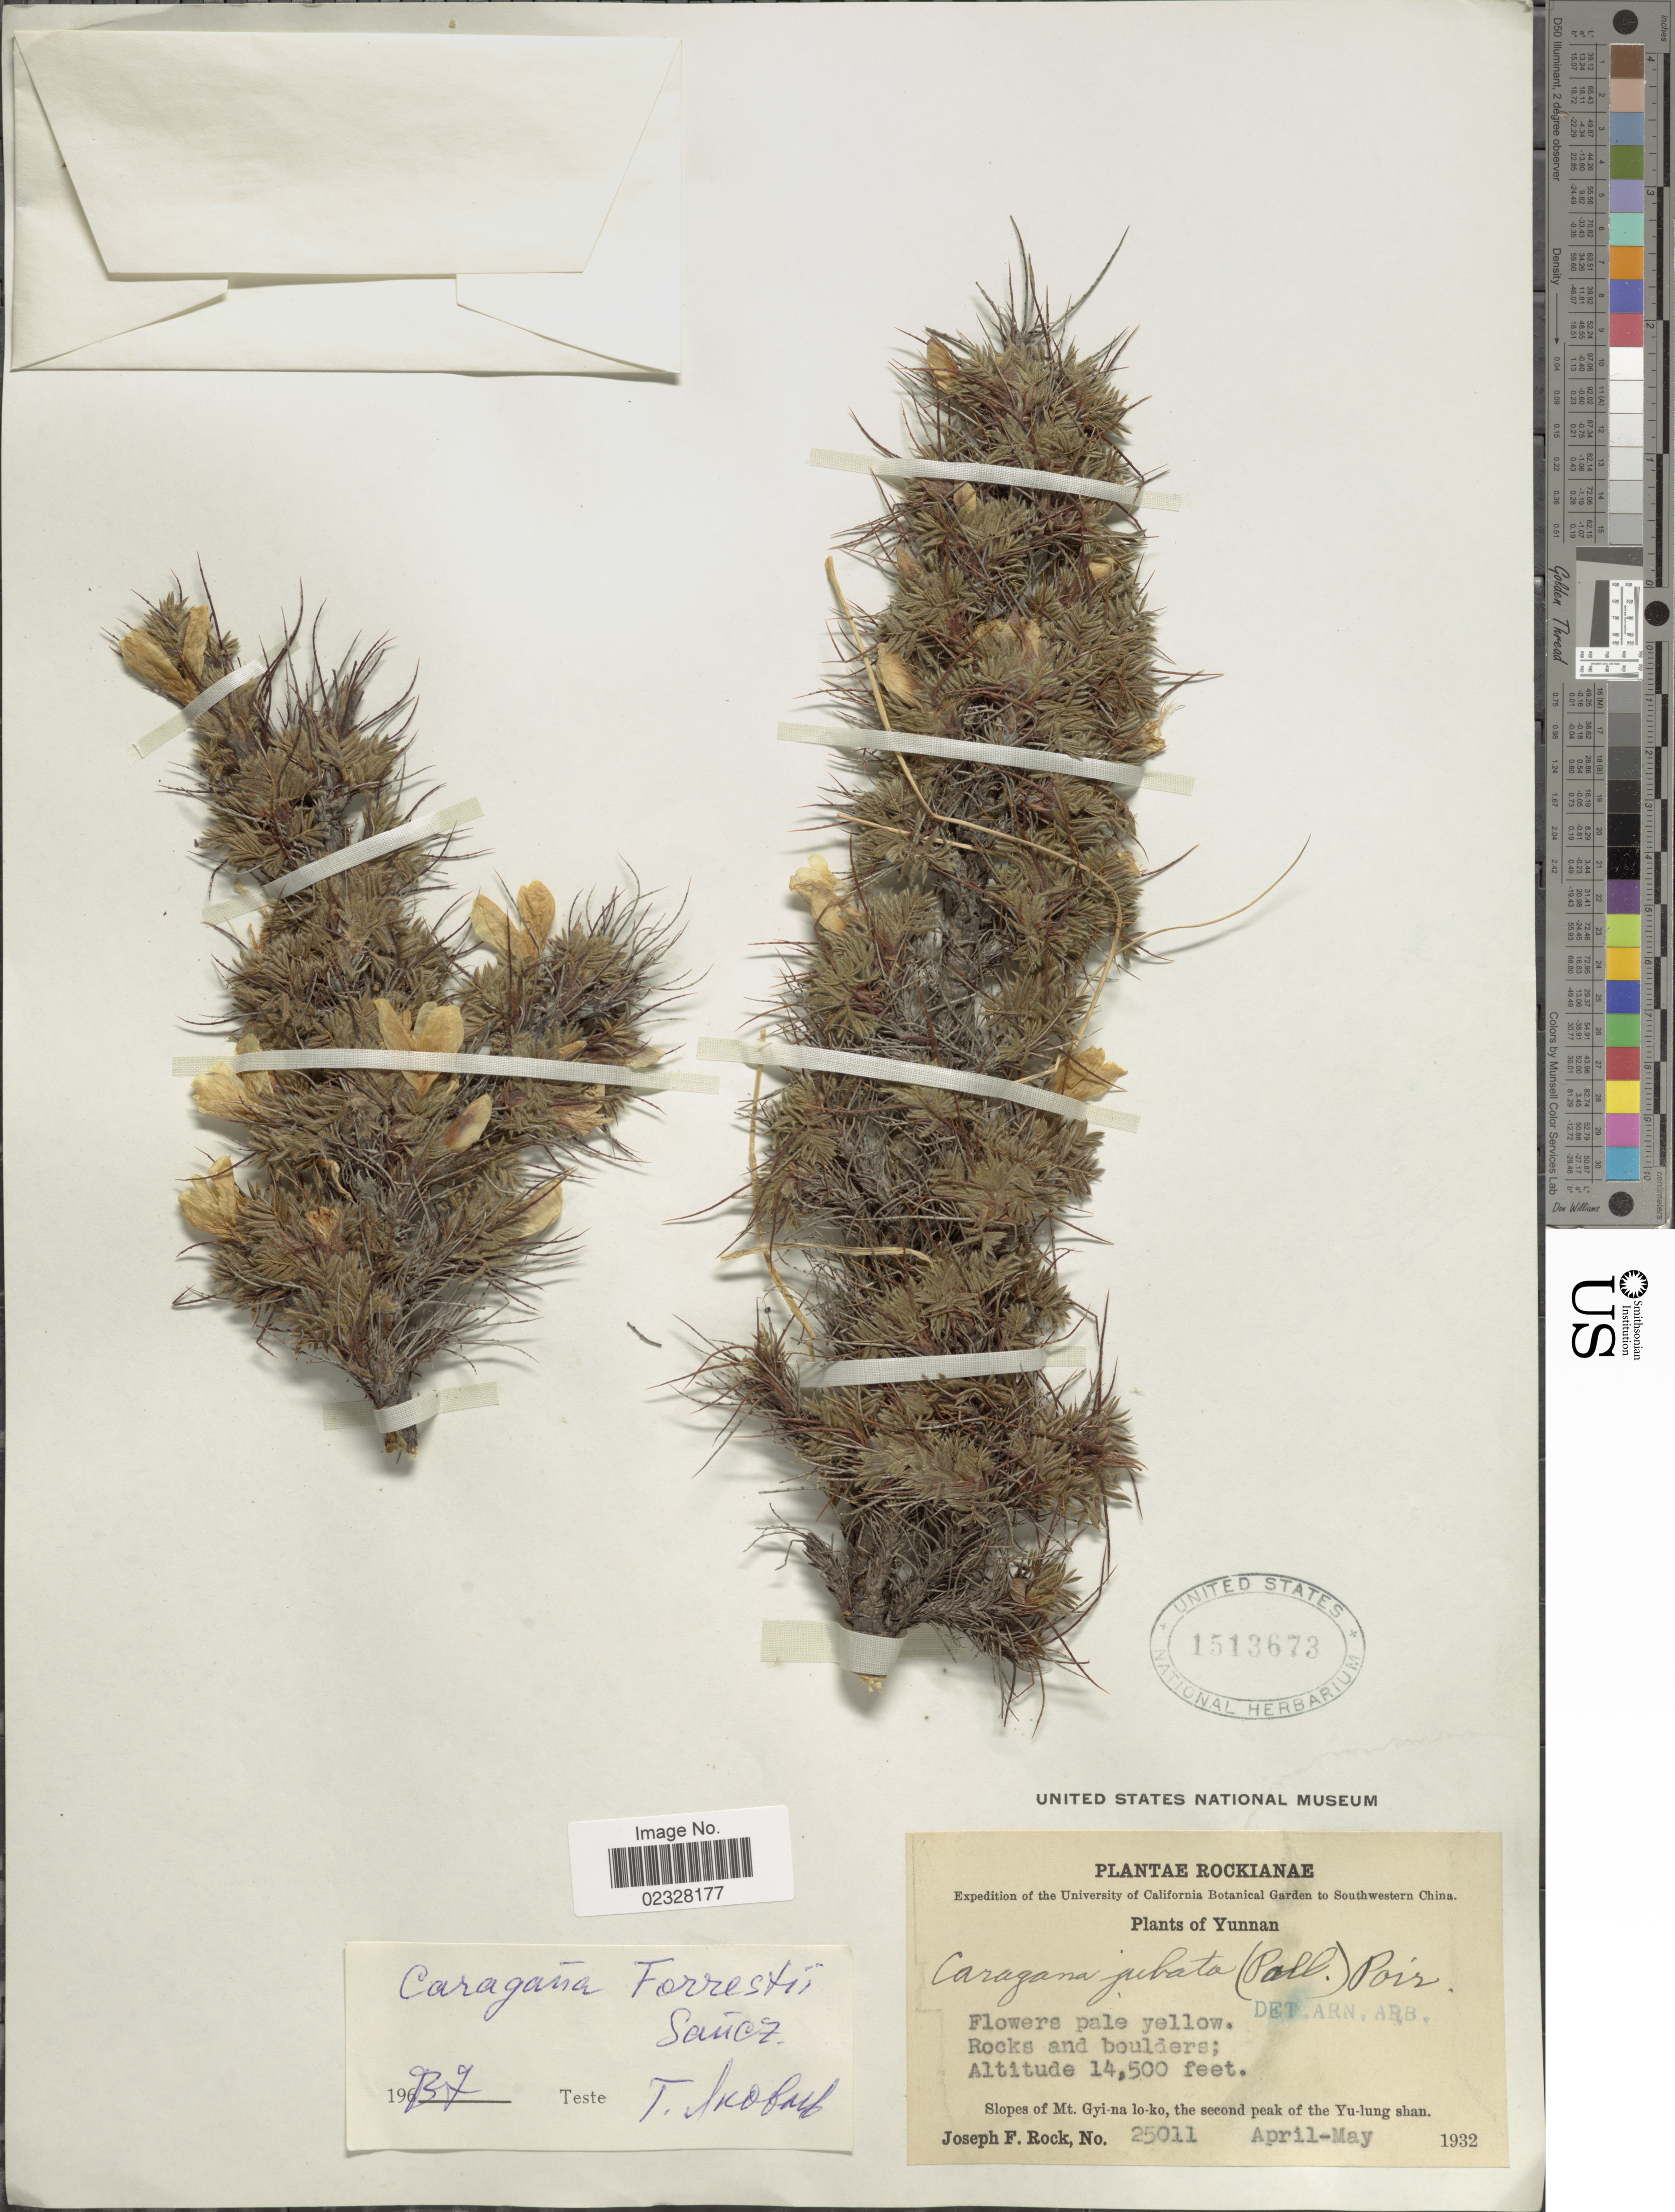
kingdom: Plantae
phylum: Tracheophyta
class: Magnoliopsida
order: Fabales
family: Fabaceae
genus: Caragana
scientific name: Caragana forrestii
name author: Sanchir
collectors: J. F. Rock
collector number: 25011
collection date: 1932-04/1932-05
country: China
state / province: Yunnan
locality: Rockianae. Slopes of Mt. Gyi-na-lo-ko, the second peak of the Yu-lung shan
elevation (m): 4420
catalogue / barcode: US 1513673